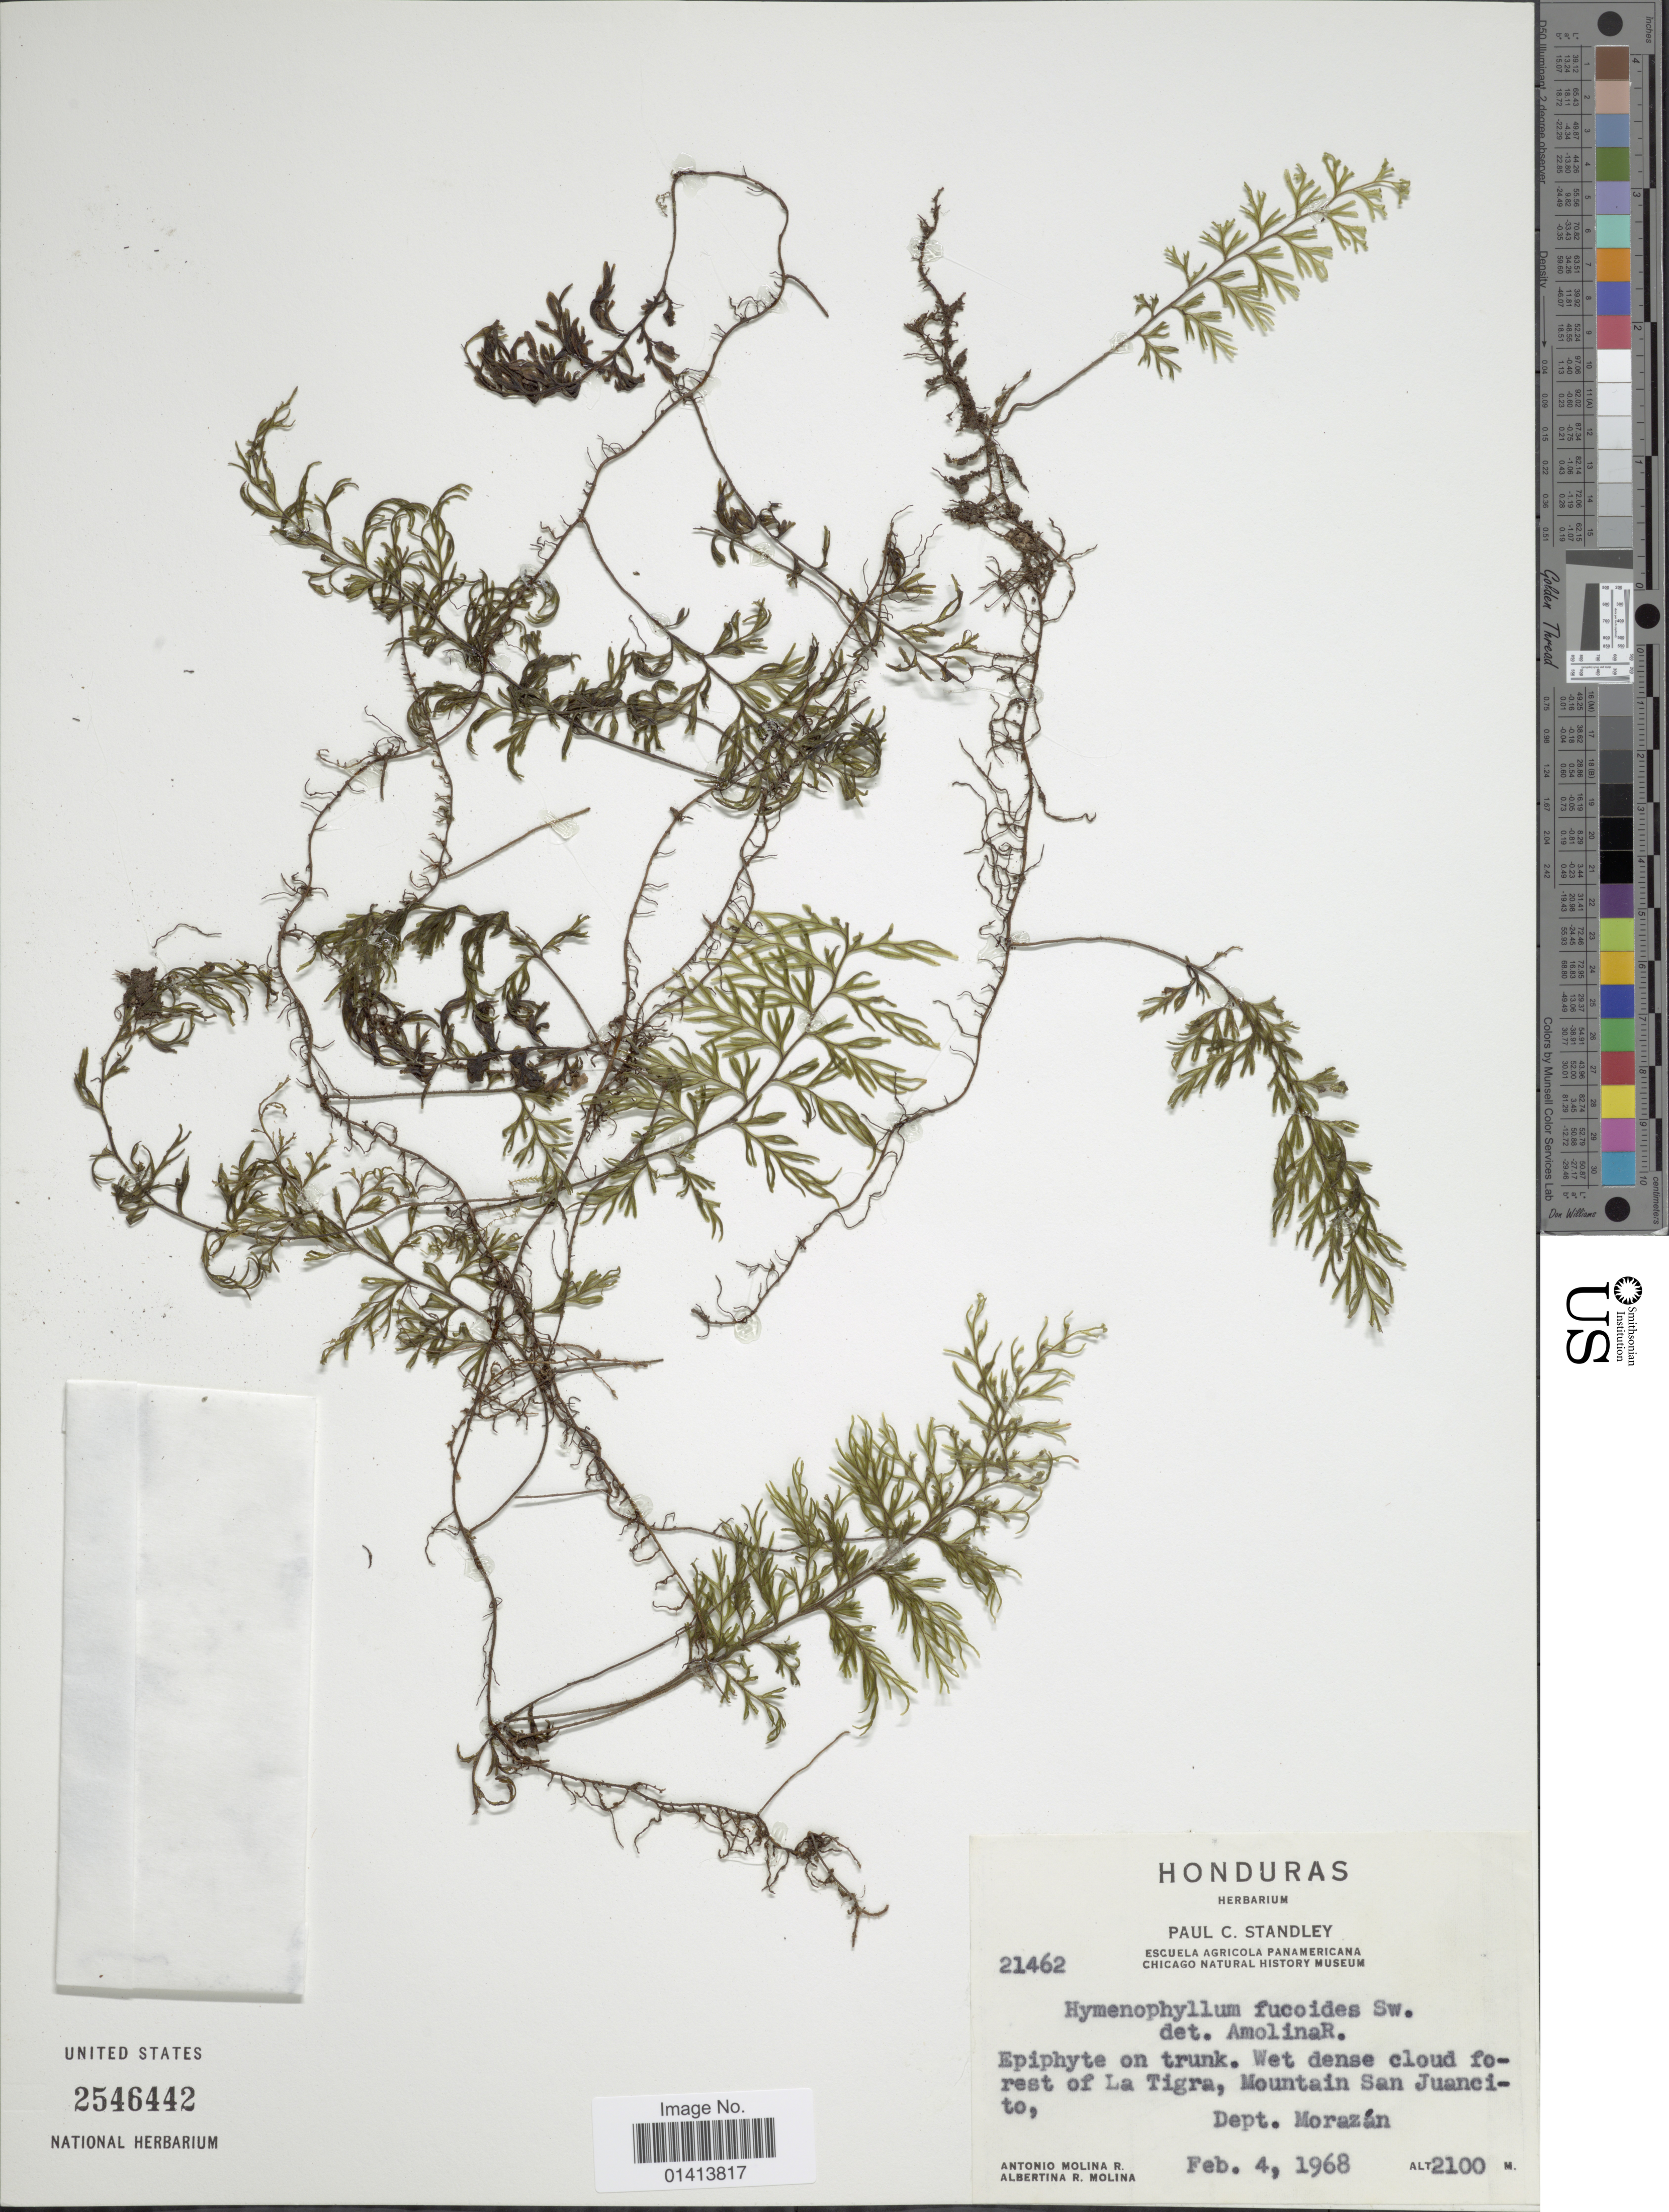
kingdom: Plantae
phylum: Tracheophyta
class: Polypodiopsida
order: Hymenophyllales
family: Hymenophyllaceae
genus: Hymenophyllum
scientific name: Hymenophyllum fucoides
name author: (Sw.) Sw.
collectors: A. Molina R. & A. R. Molina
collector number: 21462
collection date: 1968-02-04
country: Honduras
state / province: Fco. Morazán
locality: Wet dense cloud forest of La Tigra, Mountain San Juancito, Dept Morazán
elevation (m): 2100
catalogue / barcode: US 2546442